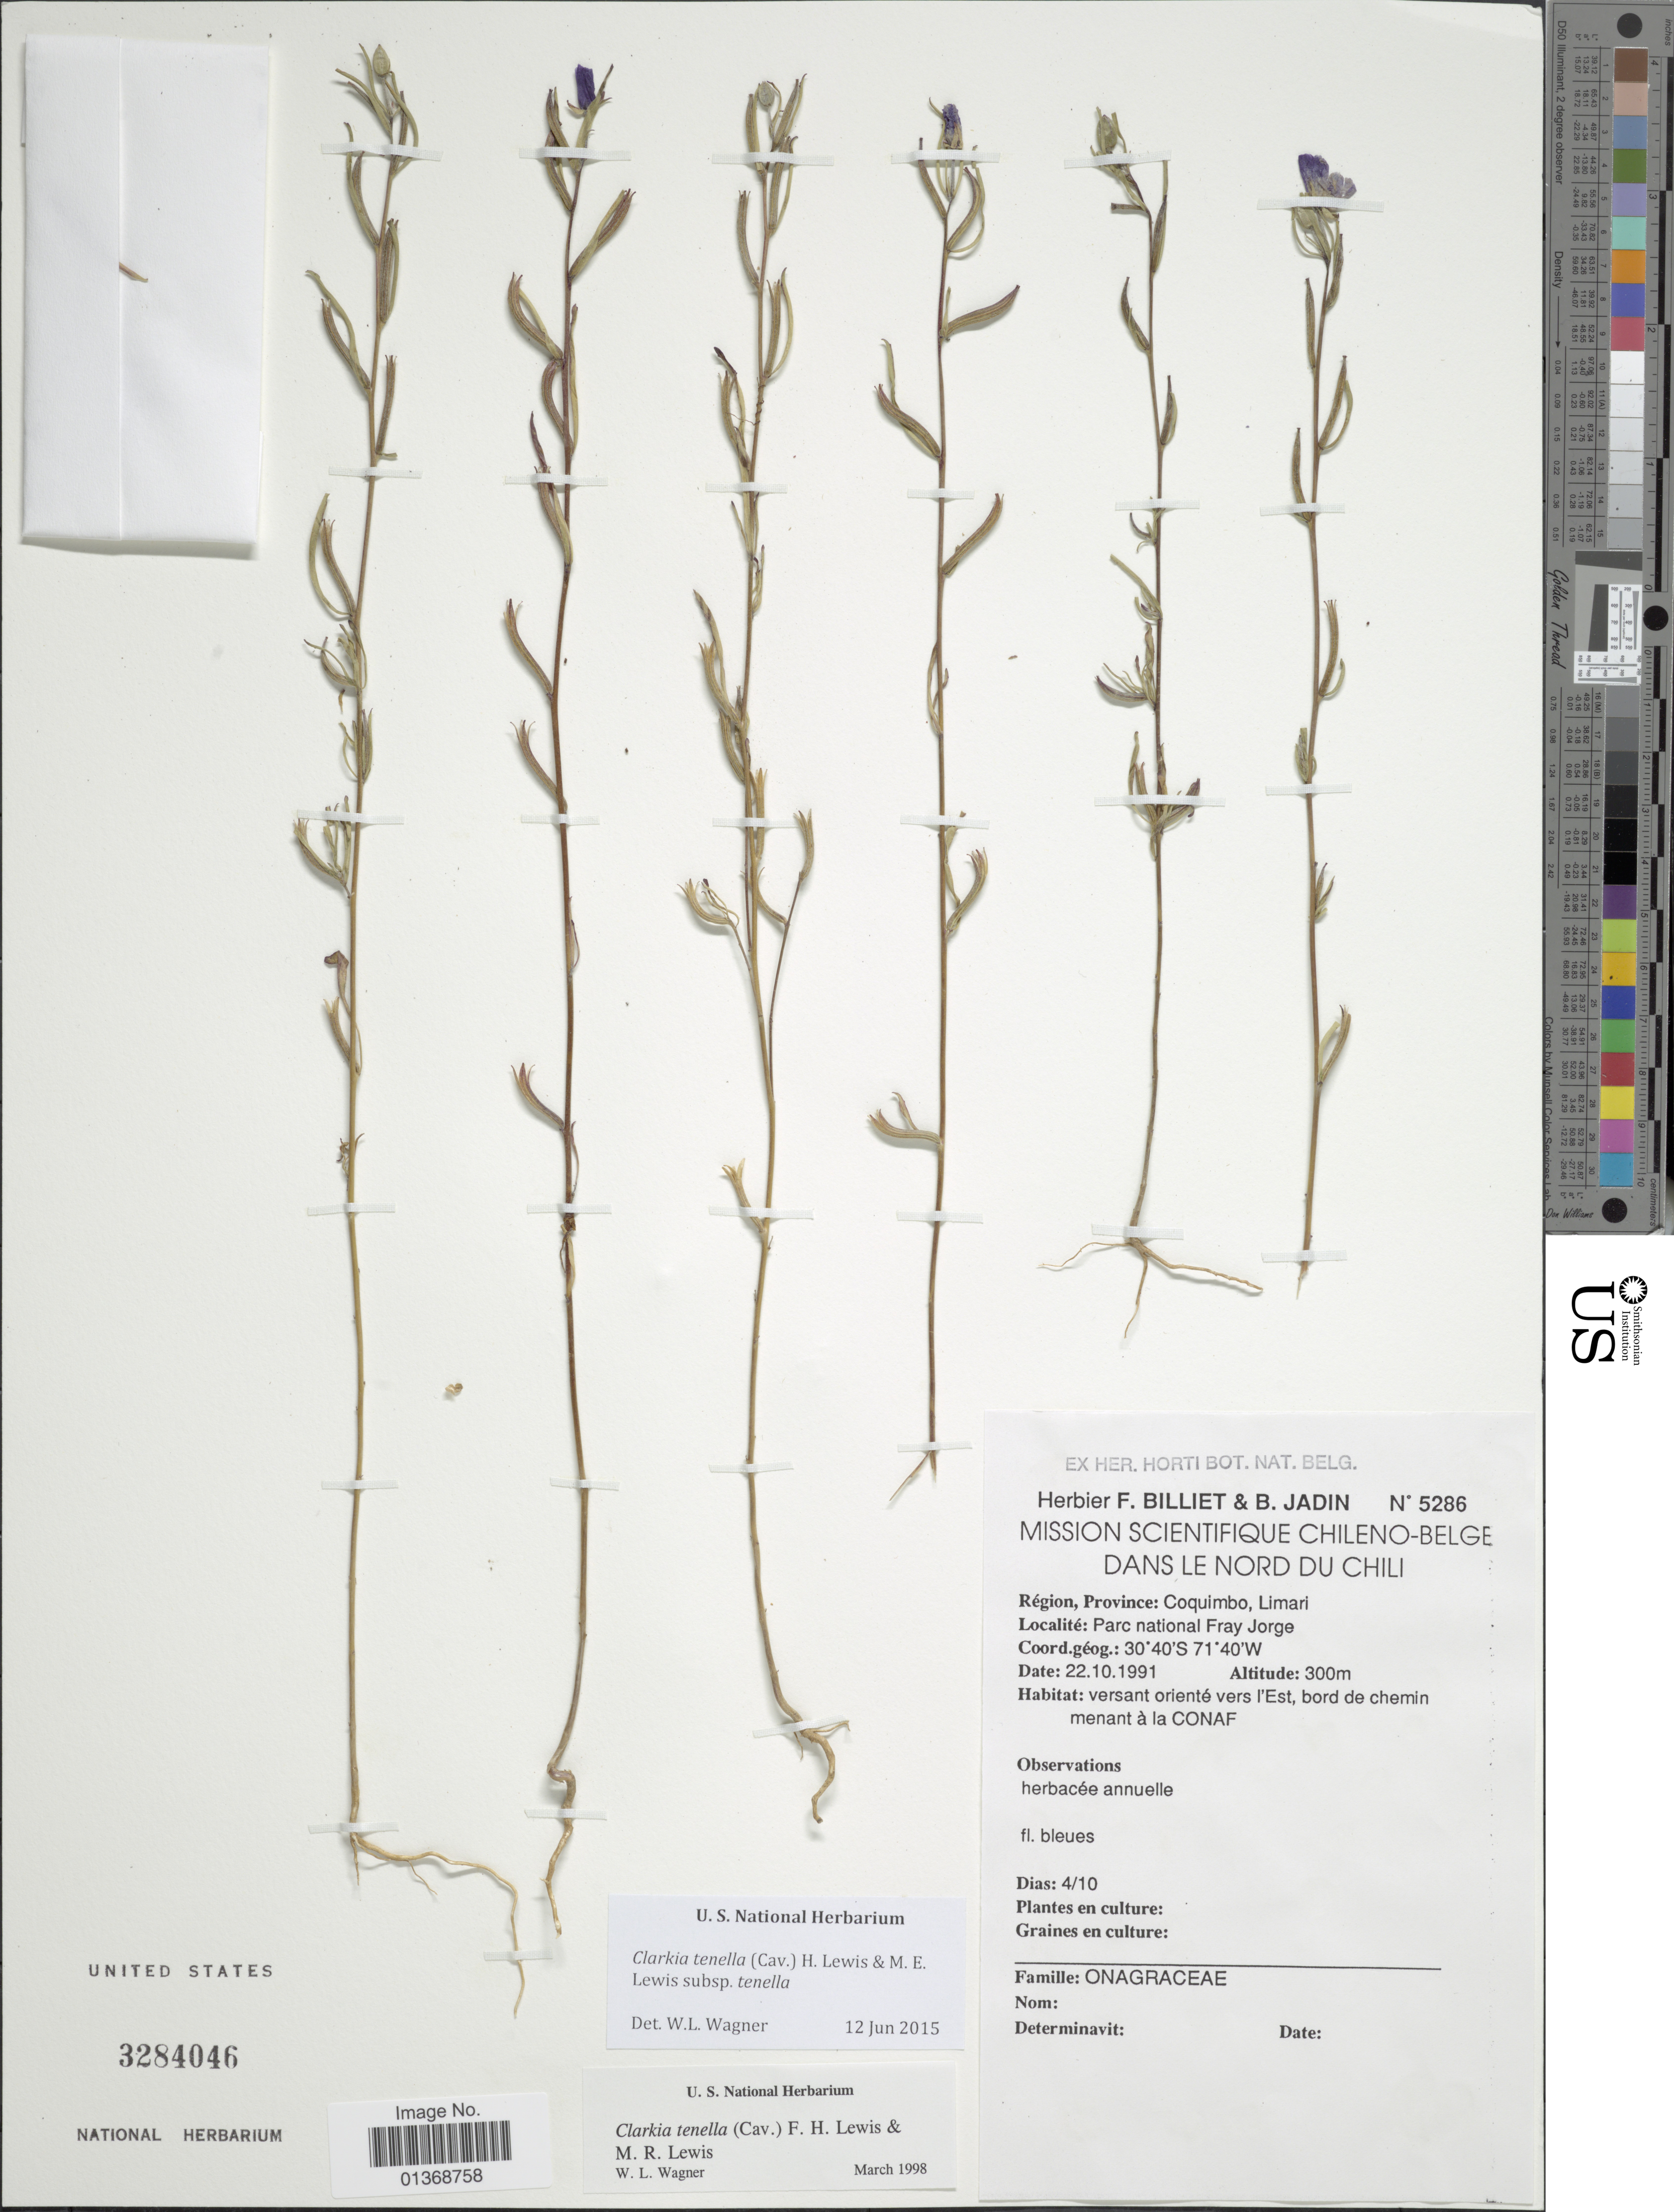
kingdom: Plantae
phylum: Tracheophyta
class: Magnoliopsida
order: Myrtales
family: Onagraceae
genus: Clarkia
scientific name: Clarkia tenella subsp. tenella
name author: (Cav.) F. H. Lewis & M.E. Lewis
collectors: ex herb. F. Billiet & B. Jadin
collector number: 5286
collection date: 1991-10-22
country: Chile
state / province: Coquimbo (IV)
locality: Limari, Parc national Fray Jorge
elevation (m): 300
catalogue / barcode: US 3284046